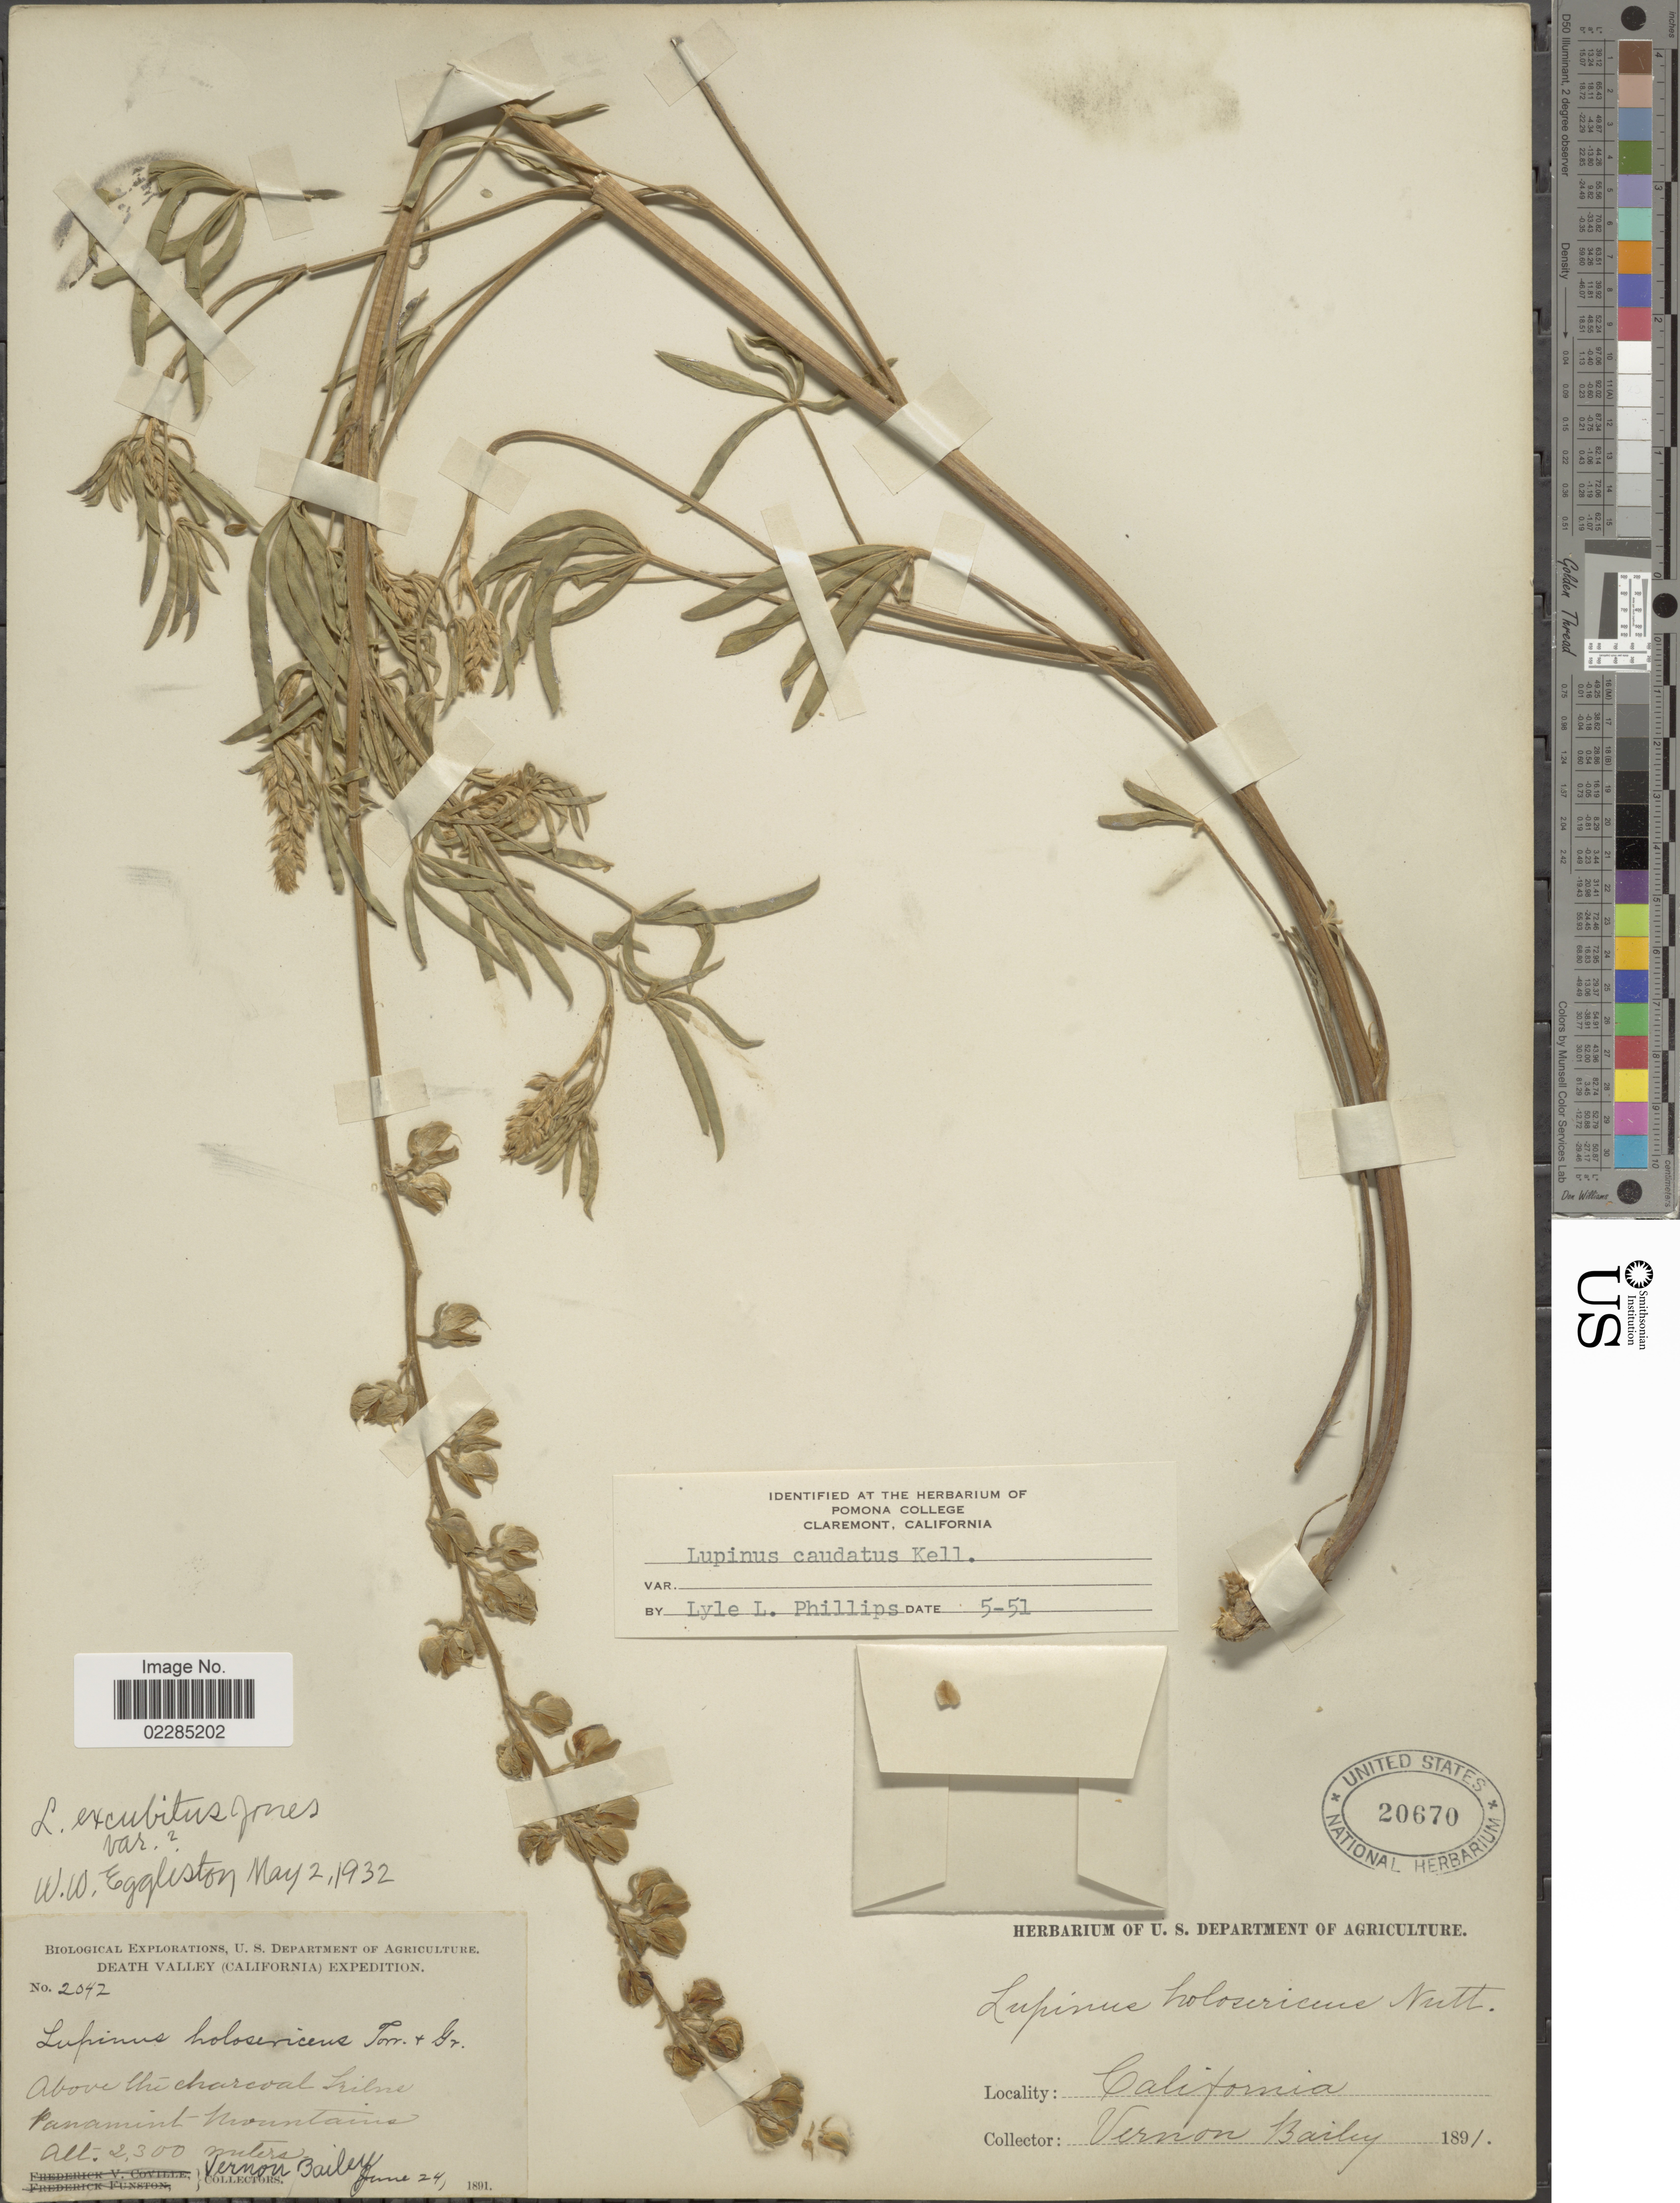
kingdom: Plantae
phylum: Tracheophyta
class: Magnoliopsida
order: Fabales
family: Fabaceae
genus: Lupinus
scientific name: Lupinus excubitus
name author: M.E. Jones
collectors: V. O. Bailey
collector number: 2042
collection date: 1891-06-24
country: United States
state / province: California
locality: Death Valley. Above the charcoal kilns Panamint Mountains.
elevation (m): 701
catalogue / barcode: US 20670